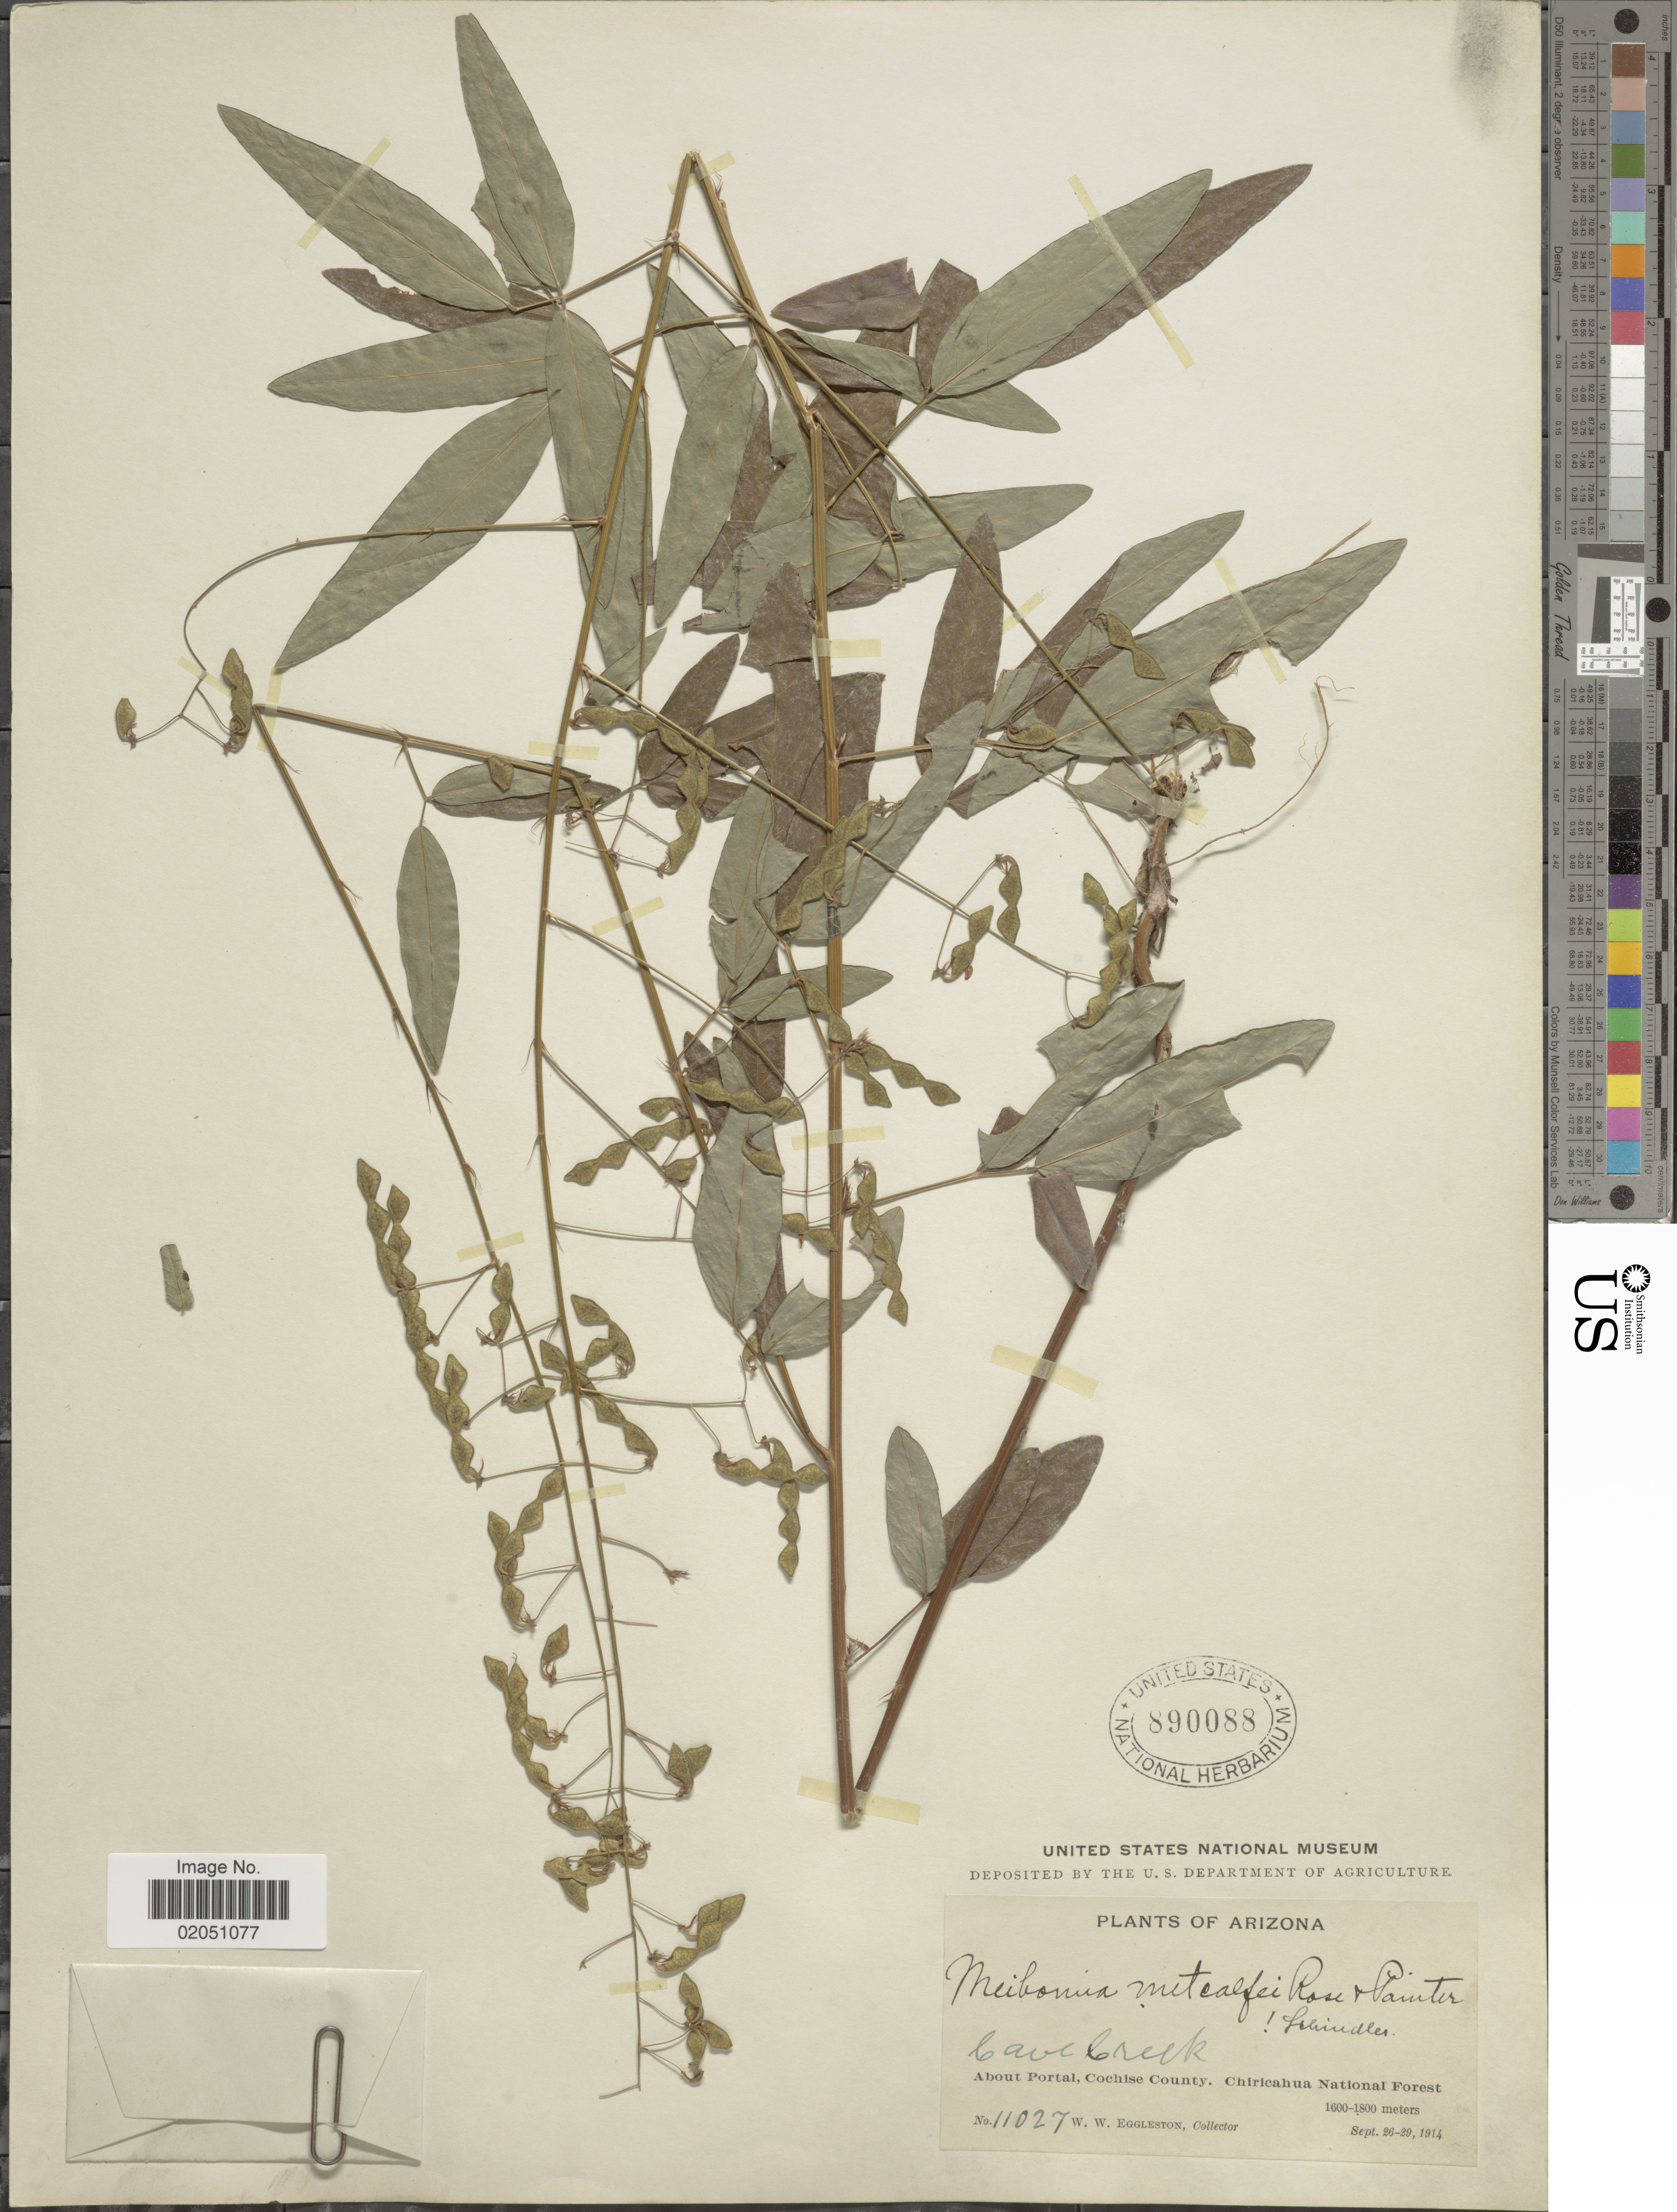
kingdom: Plantae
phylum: Tracheophyta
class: Magnoliopsida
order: Fabales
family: Fabaceae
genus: Desmodium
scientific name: Desmodium metcalfei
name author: (Rose & Painter) Kearney & Peebles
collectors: W. W. Eggleston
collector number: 11027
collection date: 1914-09-26/1914-09-29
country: United States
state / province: Arizona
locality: Cave Creek, About Portal, Cochise County, Chiricahua National Forest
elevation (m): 1600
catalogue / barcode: US 890088